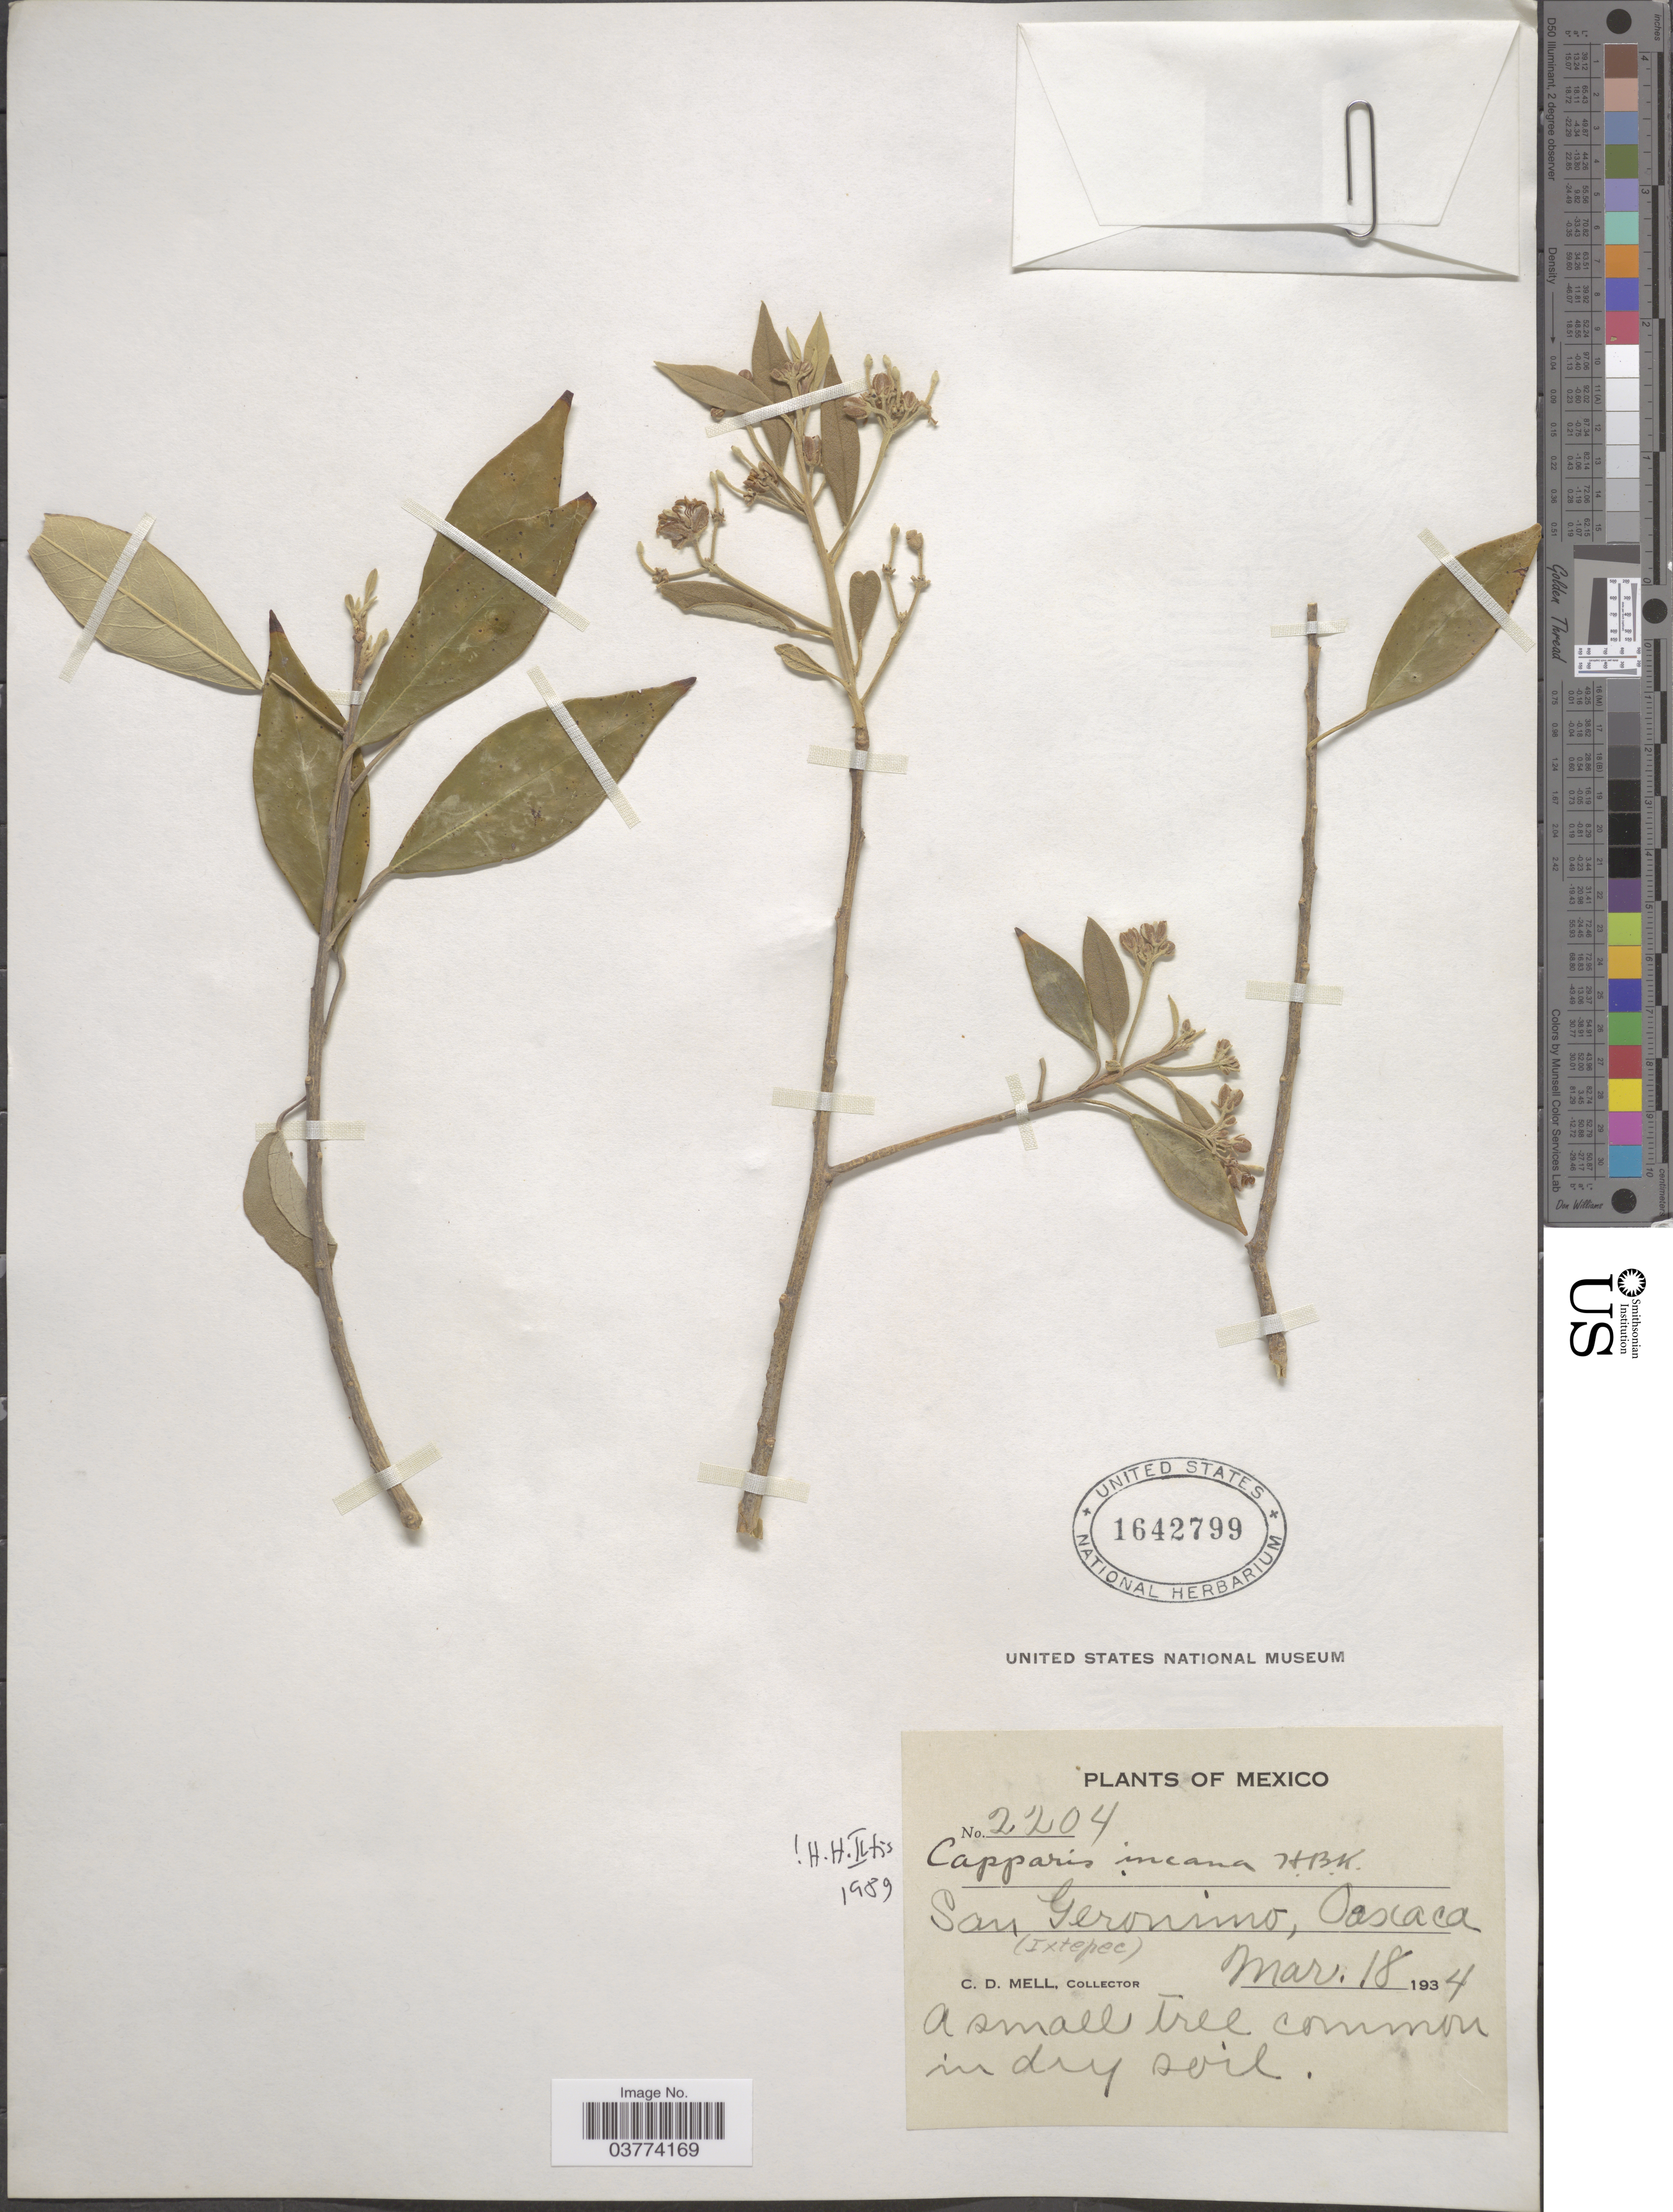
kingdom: Plantae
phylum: Tracheophyta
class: Magnoliopsida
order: Brassicales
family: Capparaceae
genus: Quadrella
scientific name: Quadrella incana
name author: (Kunth) Iltis & Cornejo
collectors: C. D. Mell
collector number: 2204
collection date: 1934-03-18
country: Mexico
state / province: Oaxaca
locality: San Geronimo (Ixtepec).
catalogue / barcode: US 1642799